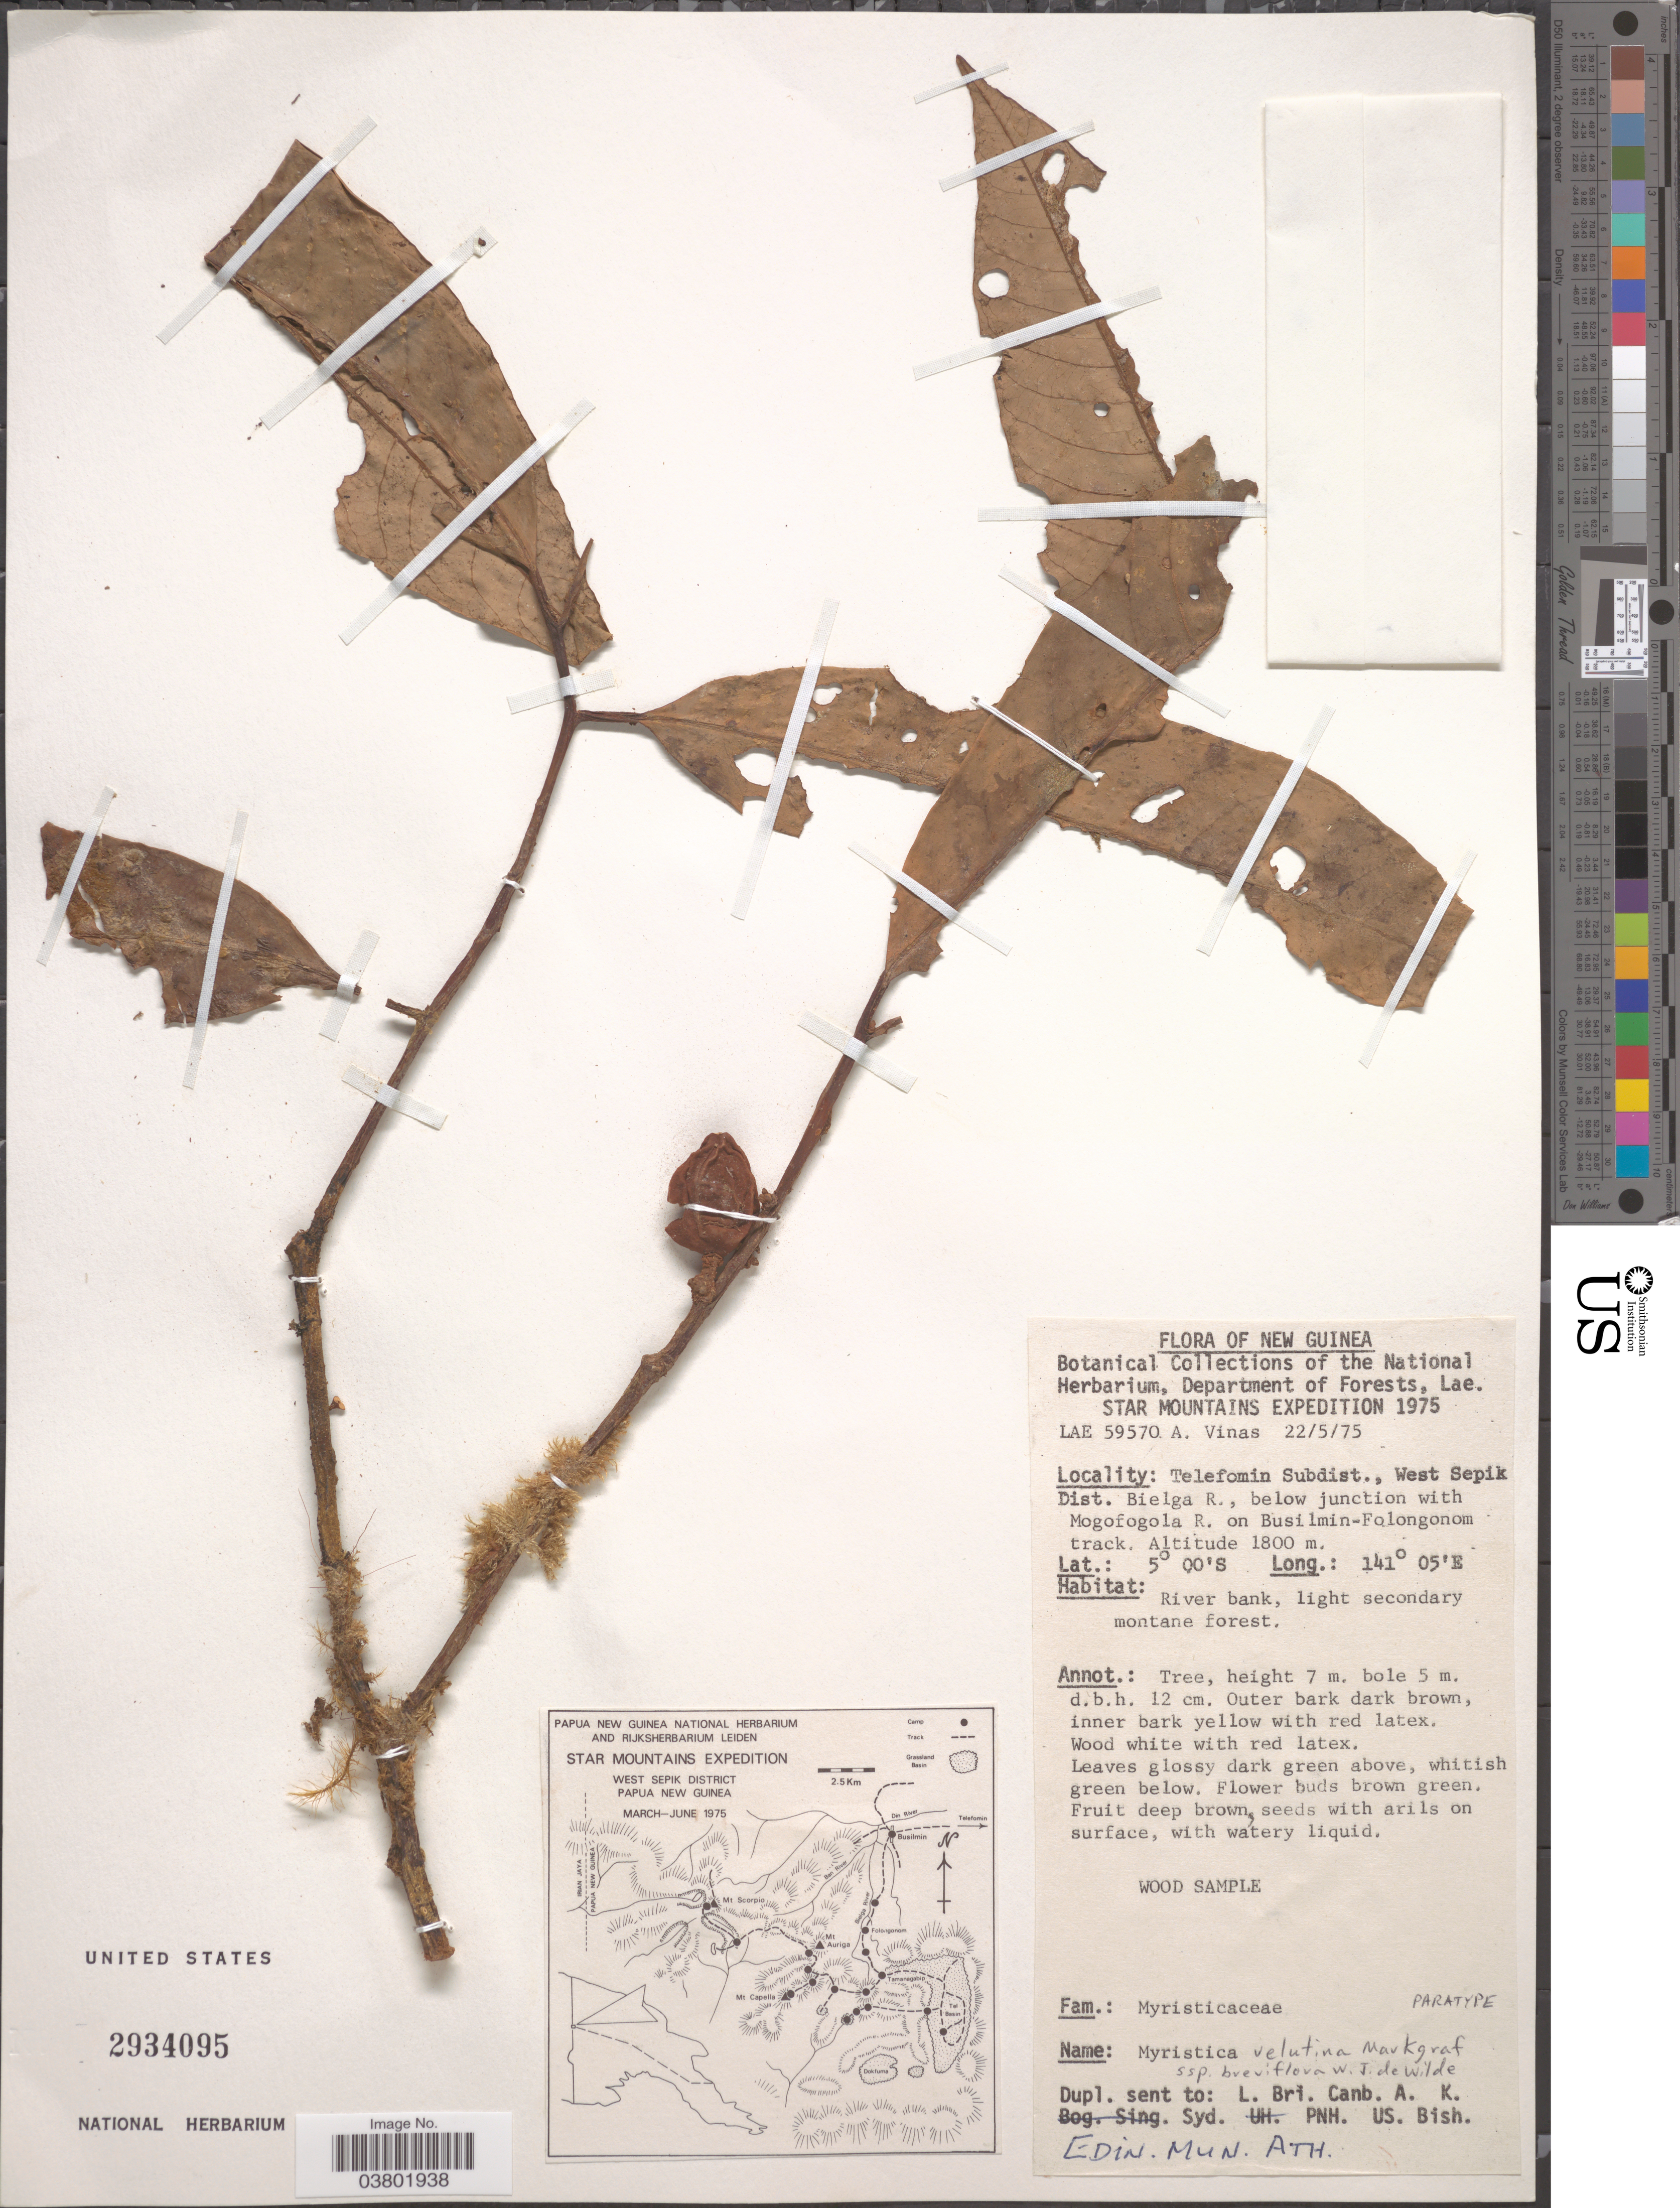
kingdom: Plantae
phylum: Tracheophyta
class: Magnoliopsida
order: Magnoliales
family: Myristicaceae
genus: Myristica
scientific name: Myristica velutina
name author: Markgr.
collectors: A. Vinas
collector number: LAE 59570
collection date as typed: Transcribed d/m/y: 22/5/75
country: Papua New Guinea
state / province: Sandaun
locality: New Guinea. Telefomin Subdist., West Sepik Dist. Bielga R., below junction with Mogofogola R., on Busilmin-Folongonom track.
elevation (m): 1800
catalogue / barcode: US 2934095